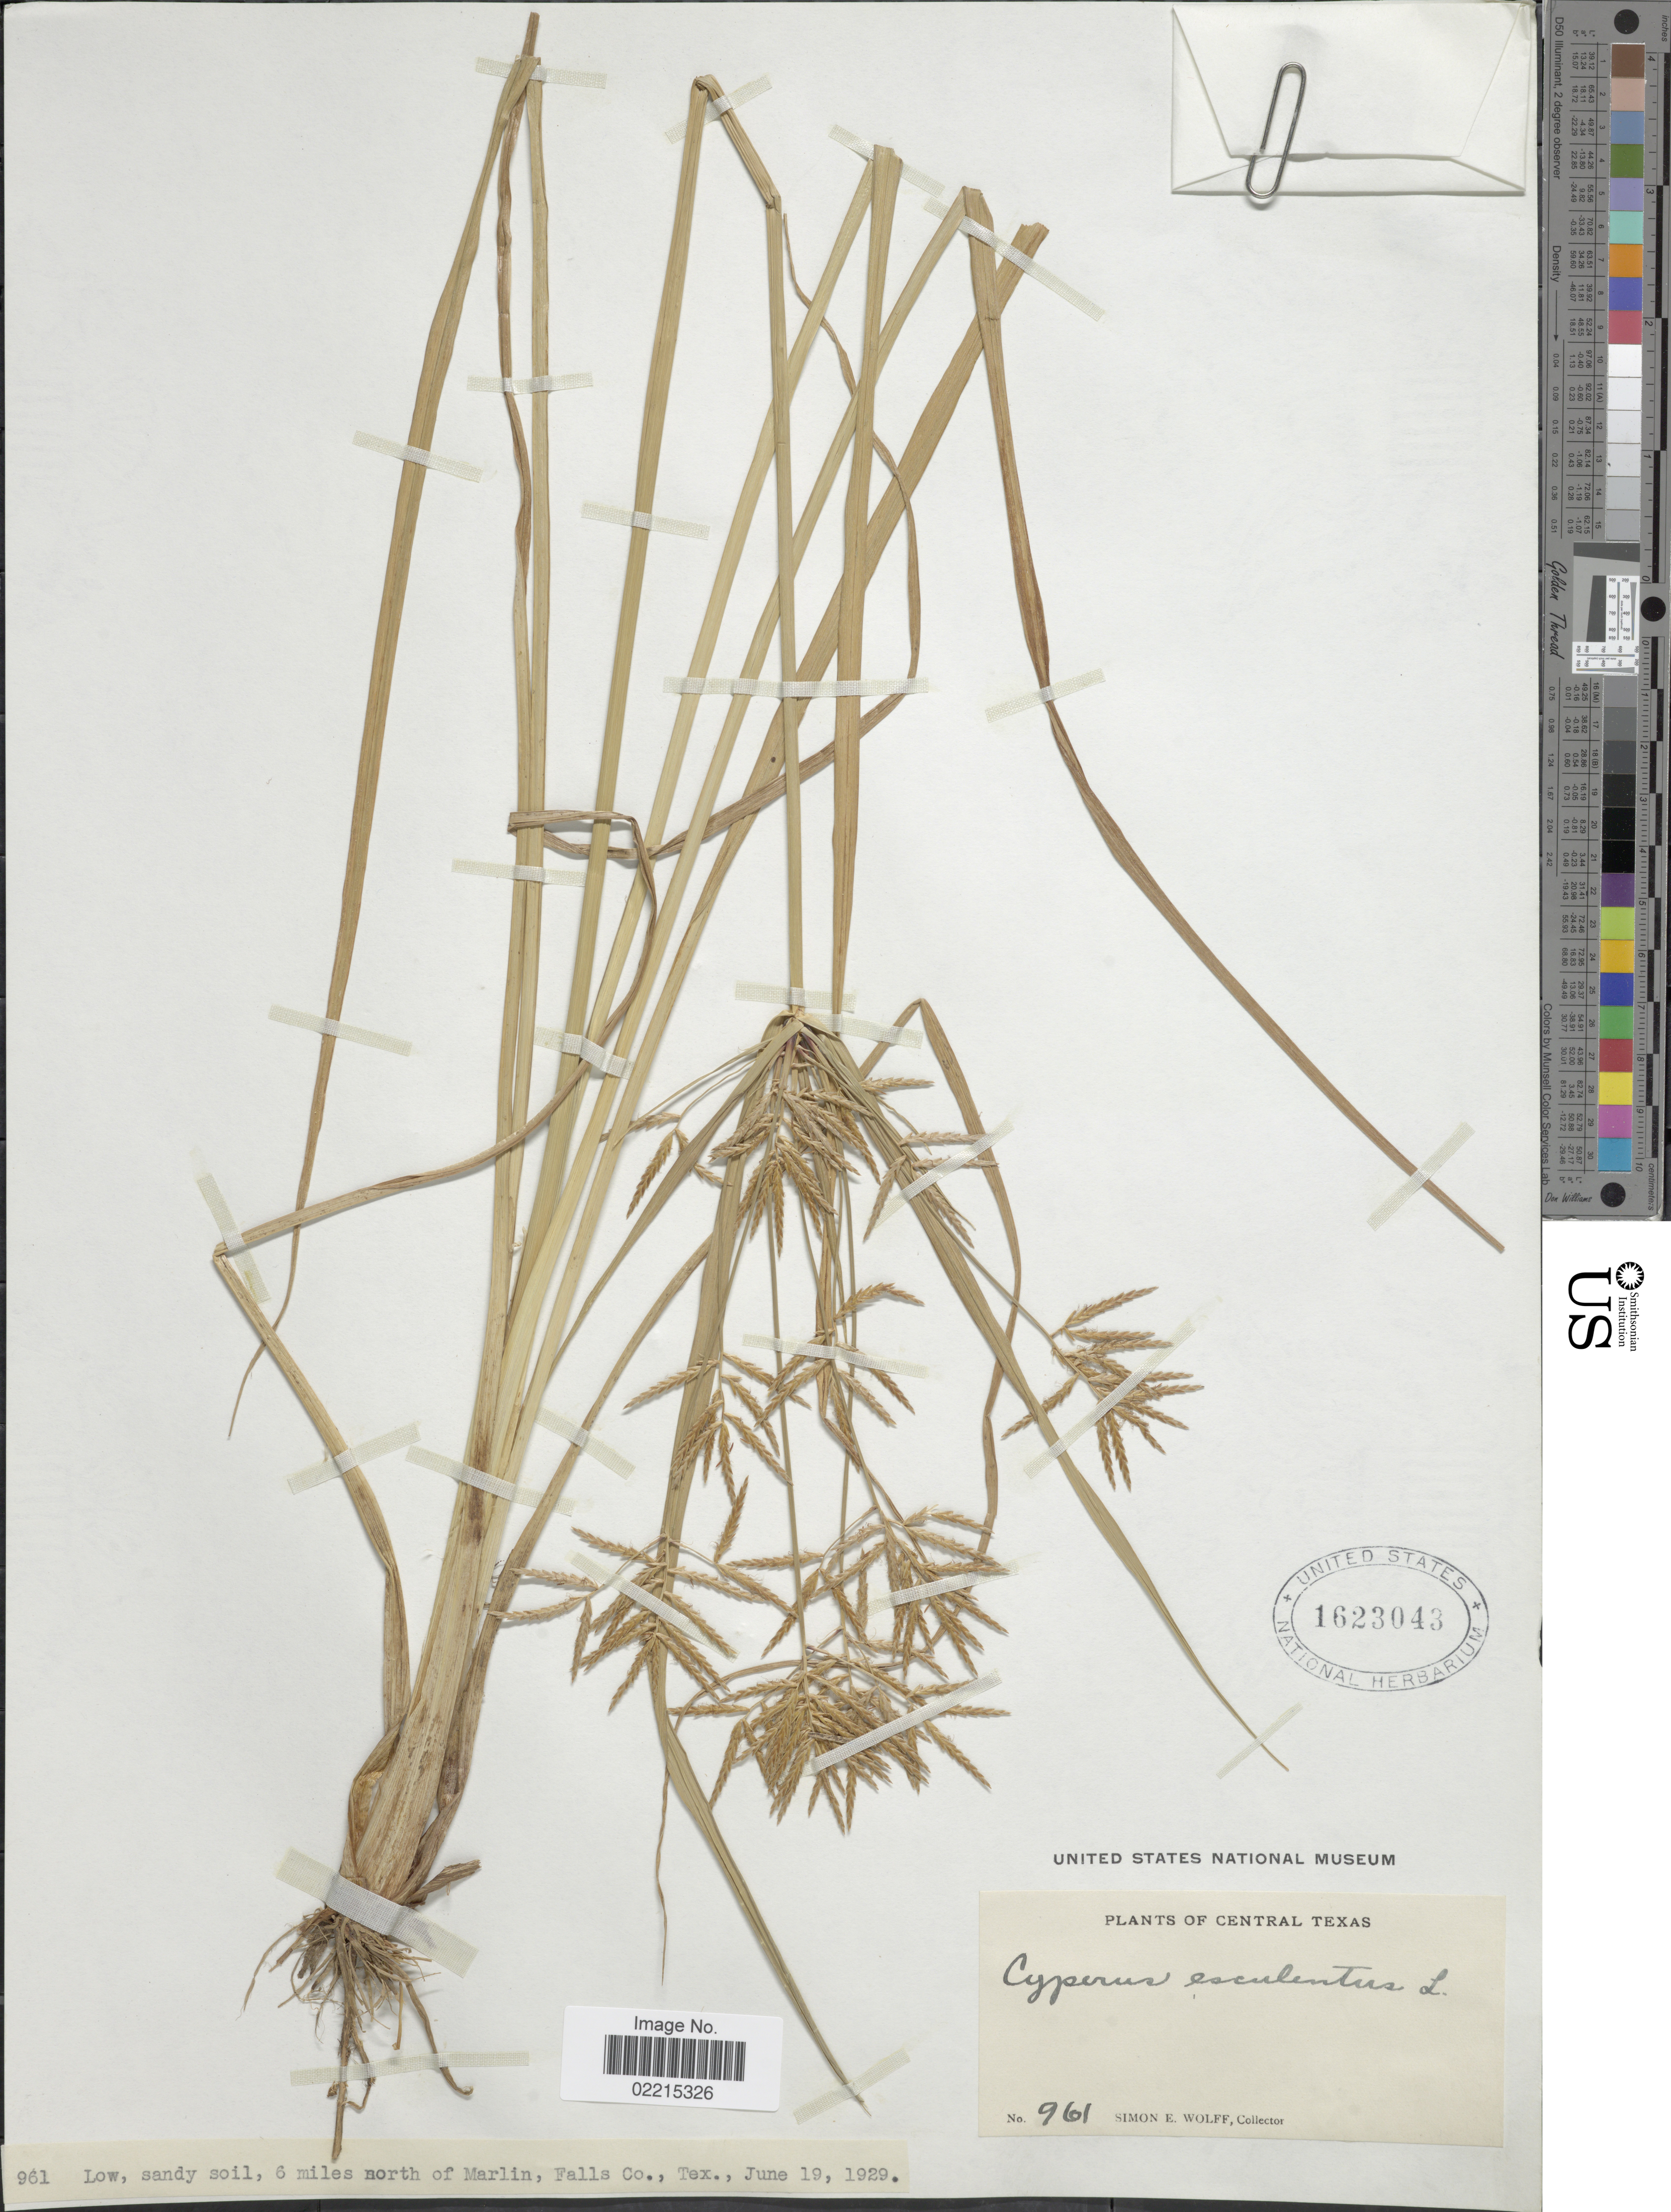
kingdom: Plantae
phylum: Tracheophyta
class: Liliopsida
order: Poales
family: Cyperaceae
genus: Cyperus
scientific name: Cyperus esculentus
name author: L.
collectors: S. E. Wolff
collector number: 961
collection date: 1929-06-19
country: United States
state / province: Texas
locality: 6 miles north of Marlin, Falls Co. Central Texas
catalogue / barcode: US 1623043